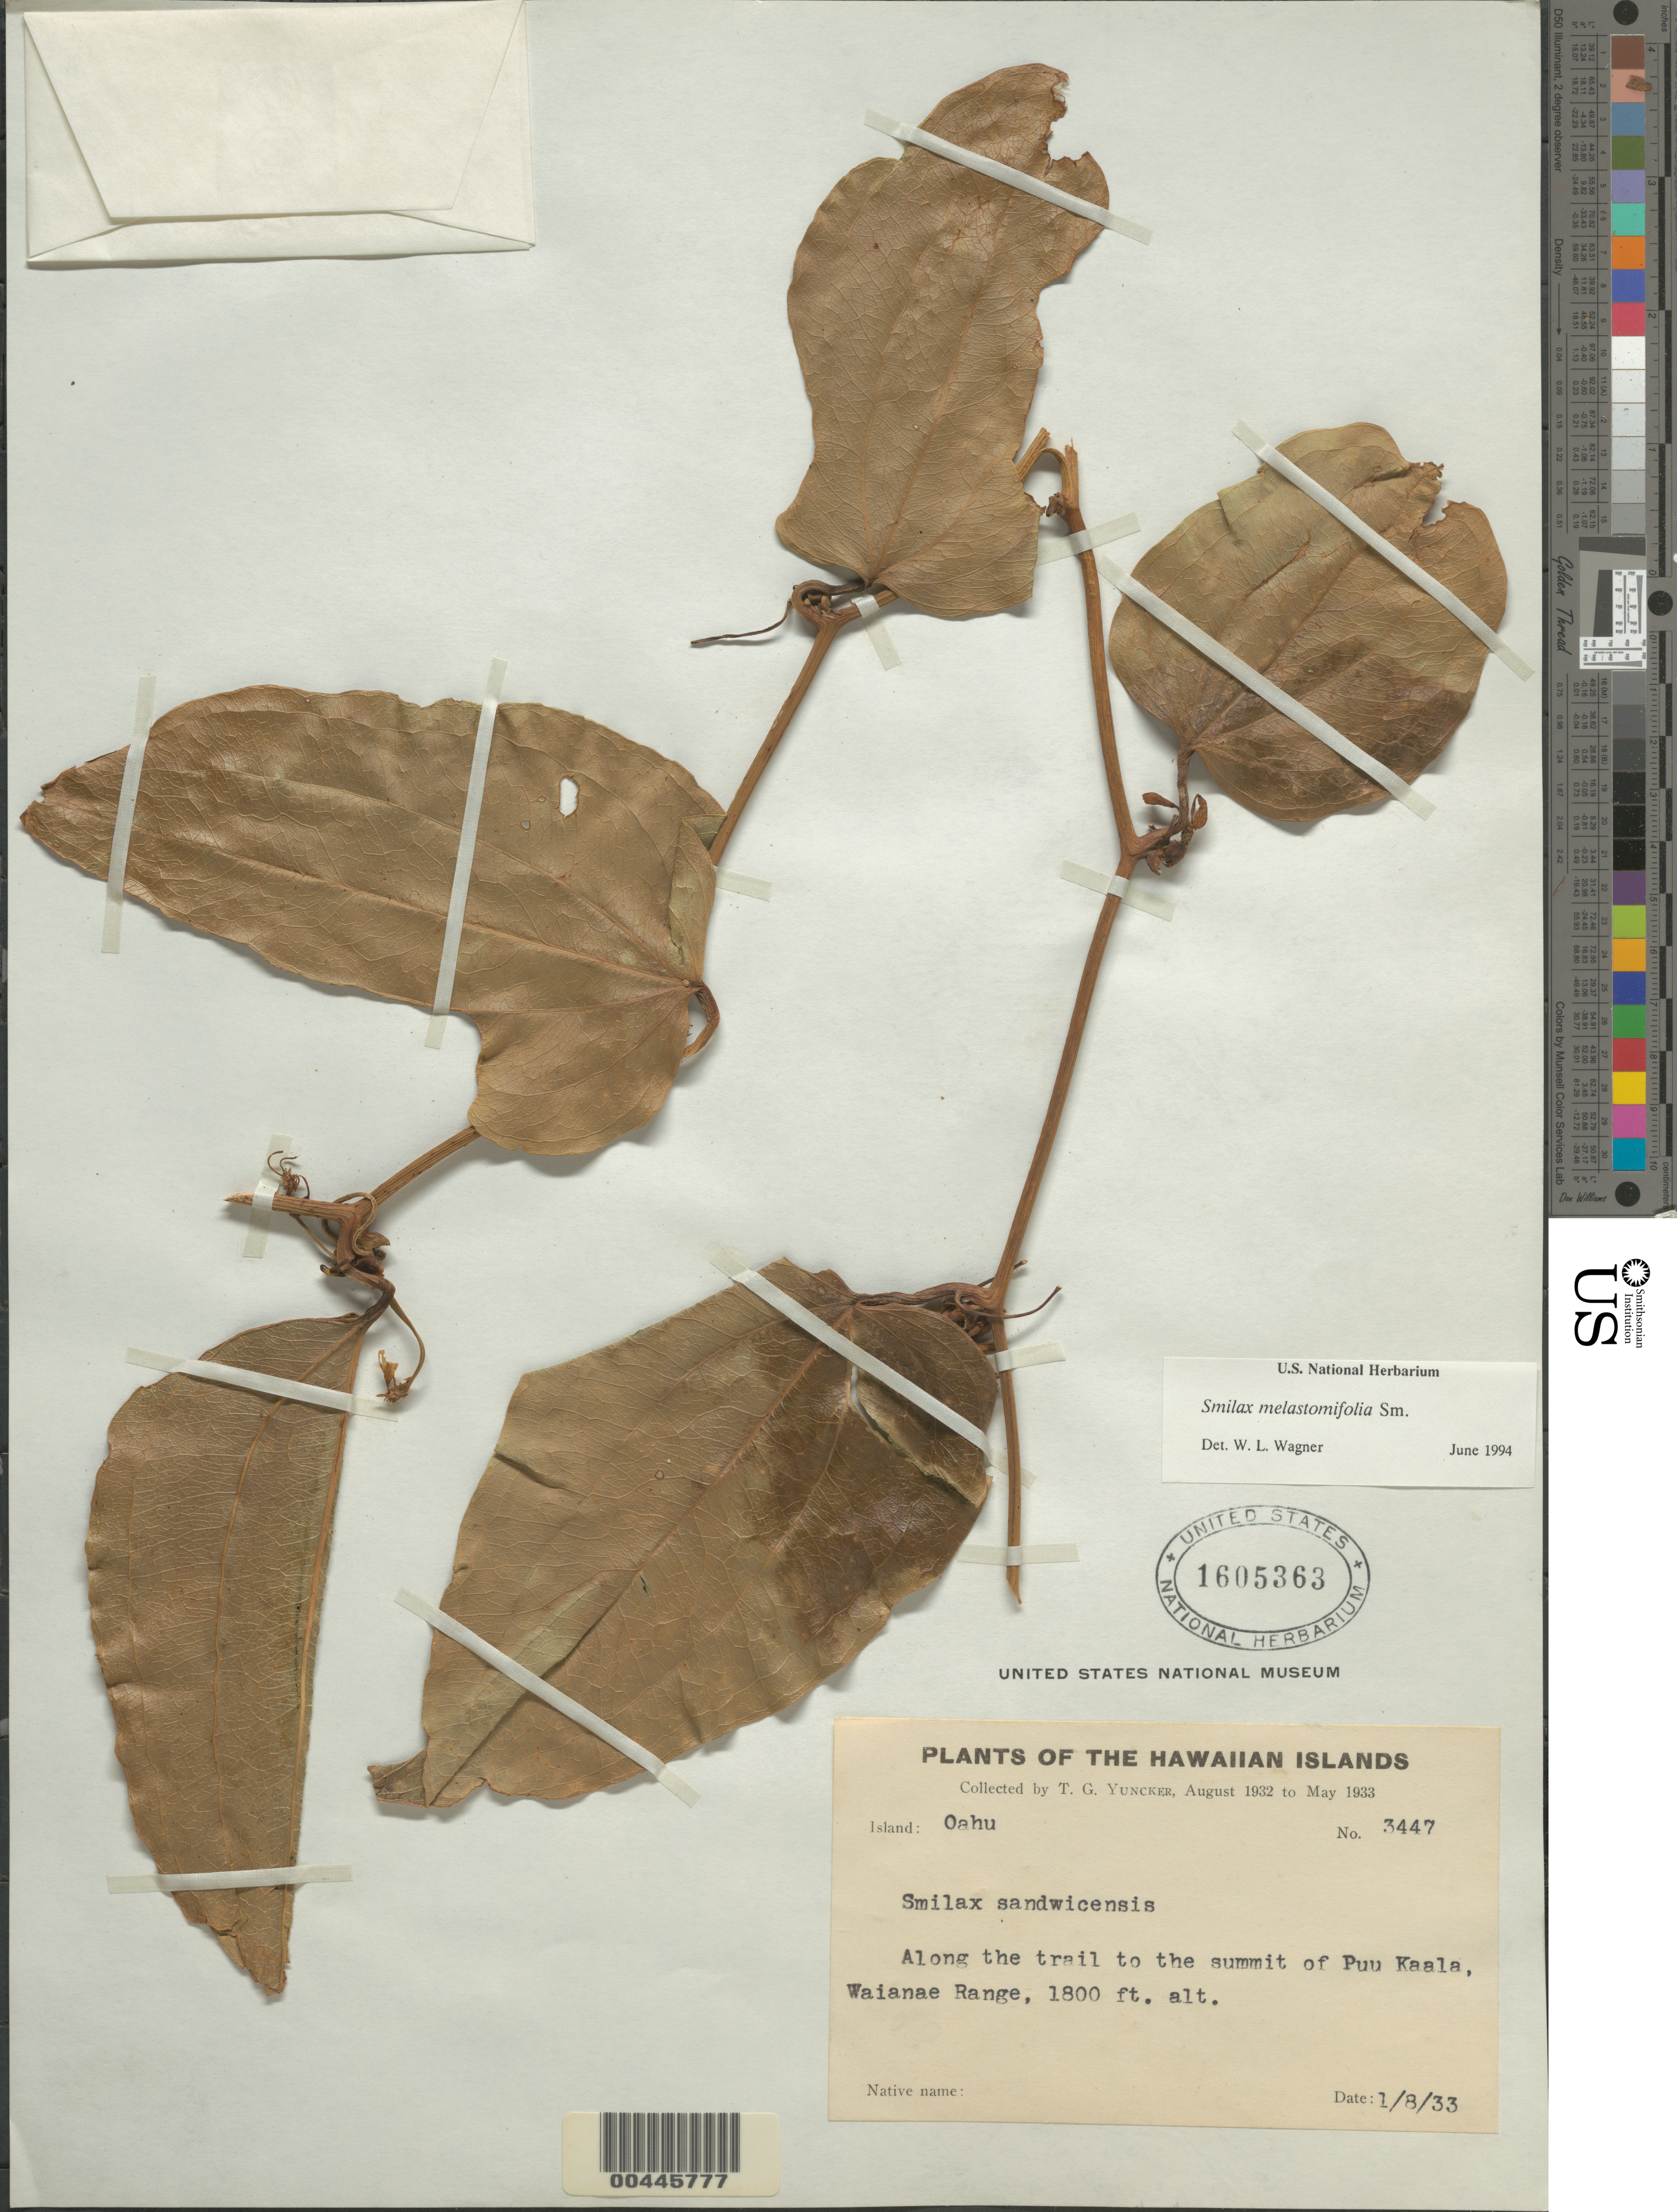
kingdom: Plantae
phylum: Tracheophyta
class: Liliopsida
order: Liliales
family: Smilacaceae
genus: Smilax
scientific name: Smilax melastomifolia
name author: Sm.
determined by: Wagner, W. L., (BOT), Smithsonian Institution - National Museum of Natural History (UNITED STATES)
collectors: T. G. Yuncker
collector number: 3447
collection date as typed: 1 Aug 1933 to 8 Jan 1933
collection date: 1933-01-08/1933-08-01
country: United States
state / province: Hawaii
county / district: Honolulu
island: Oahu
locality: Along trail to the summit of Puu Kaala, Waianae Range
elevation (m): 549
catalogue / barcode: US 1605363